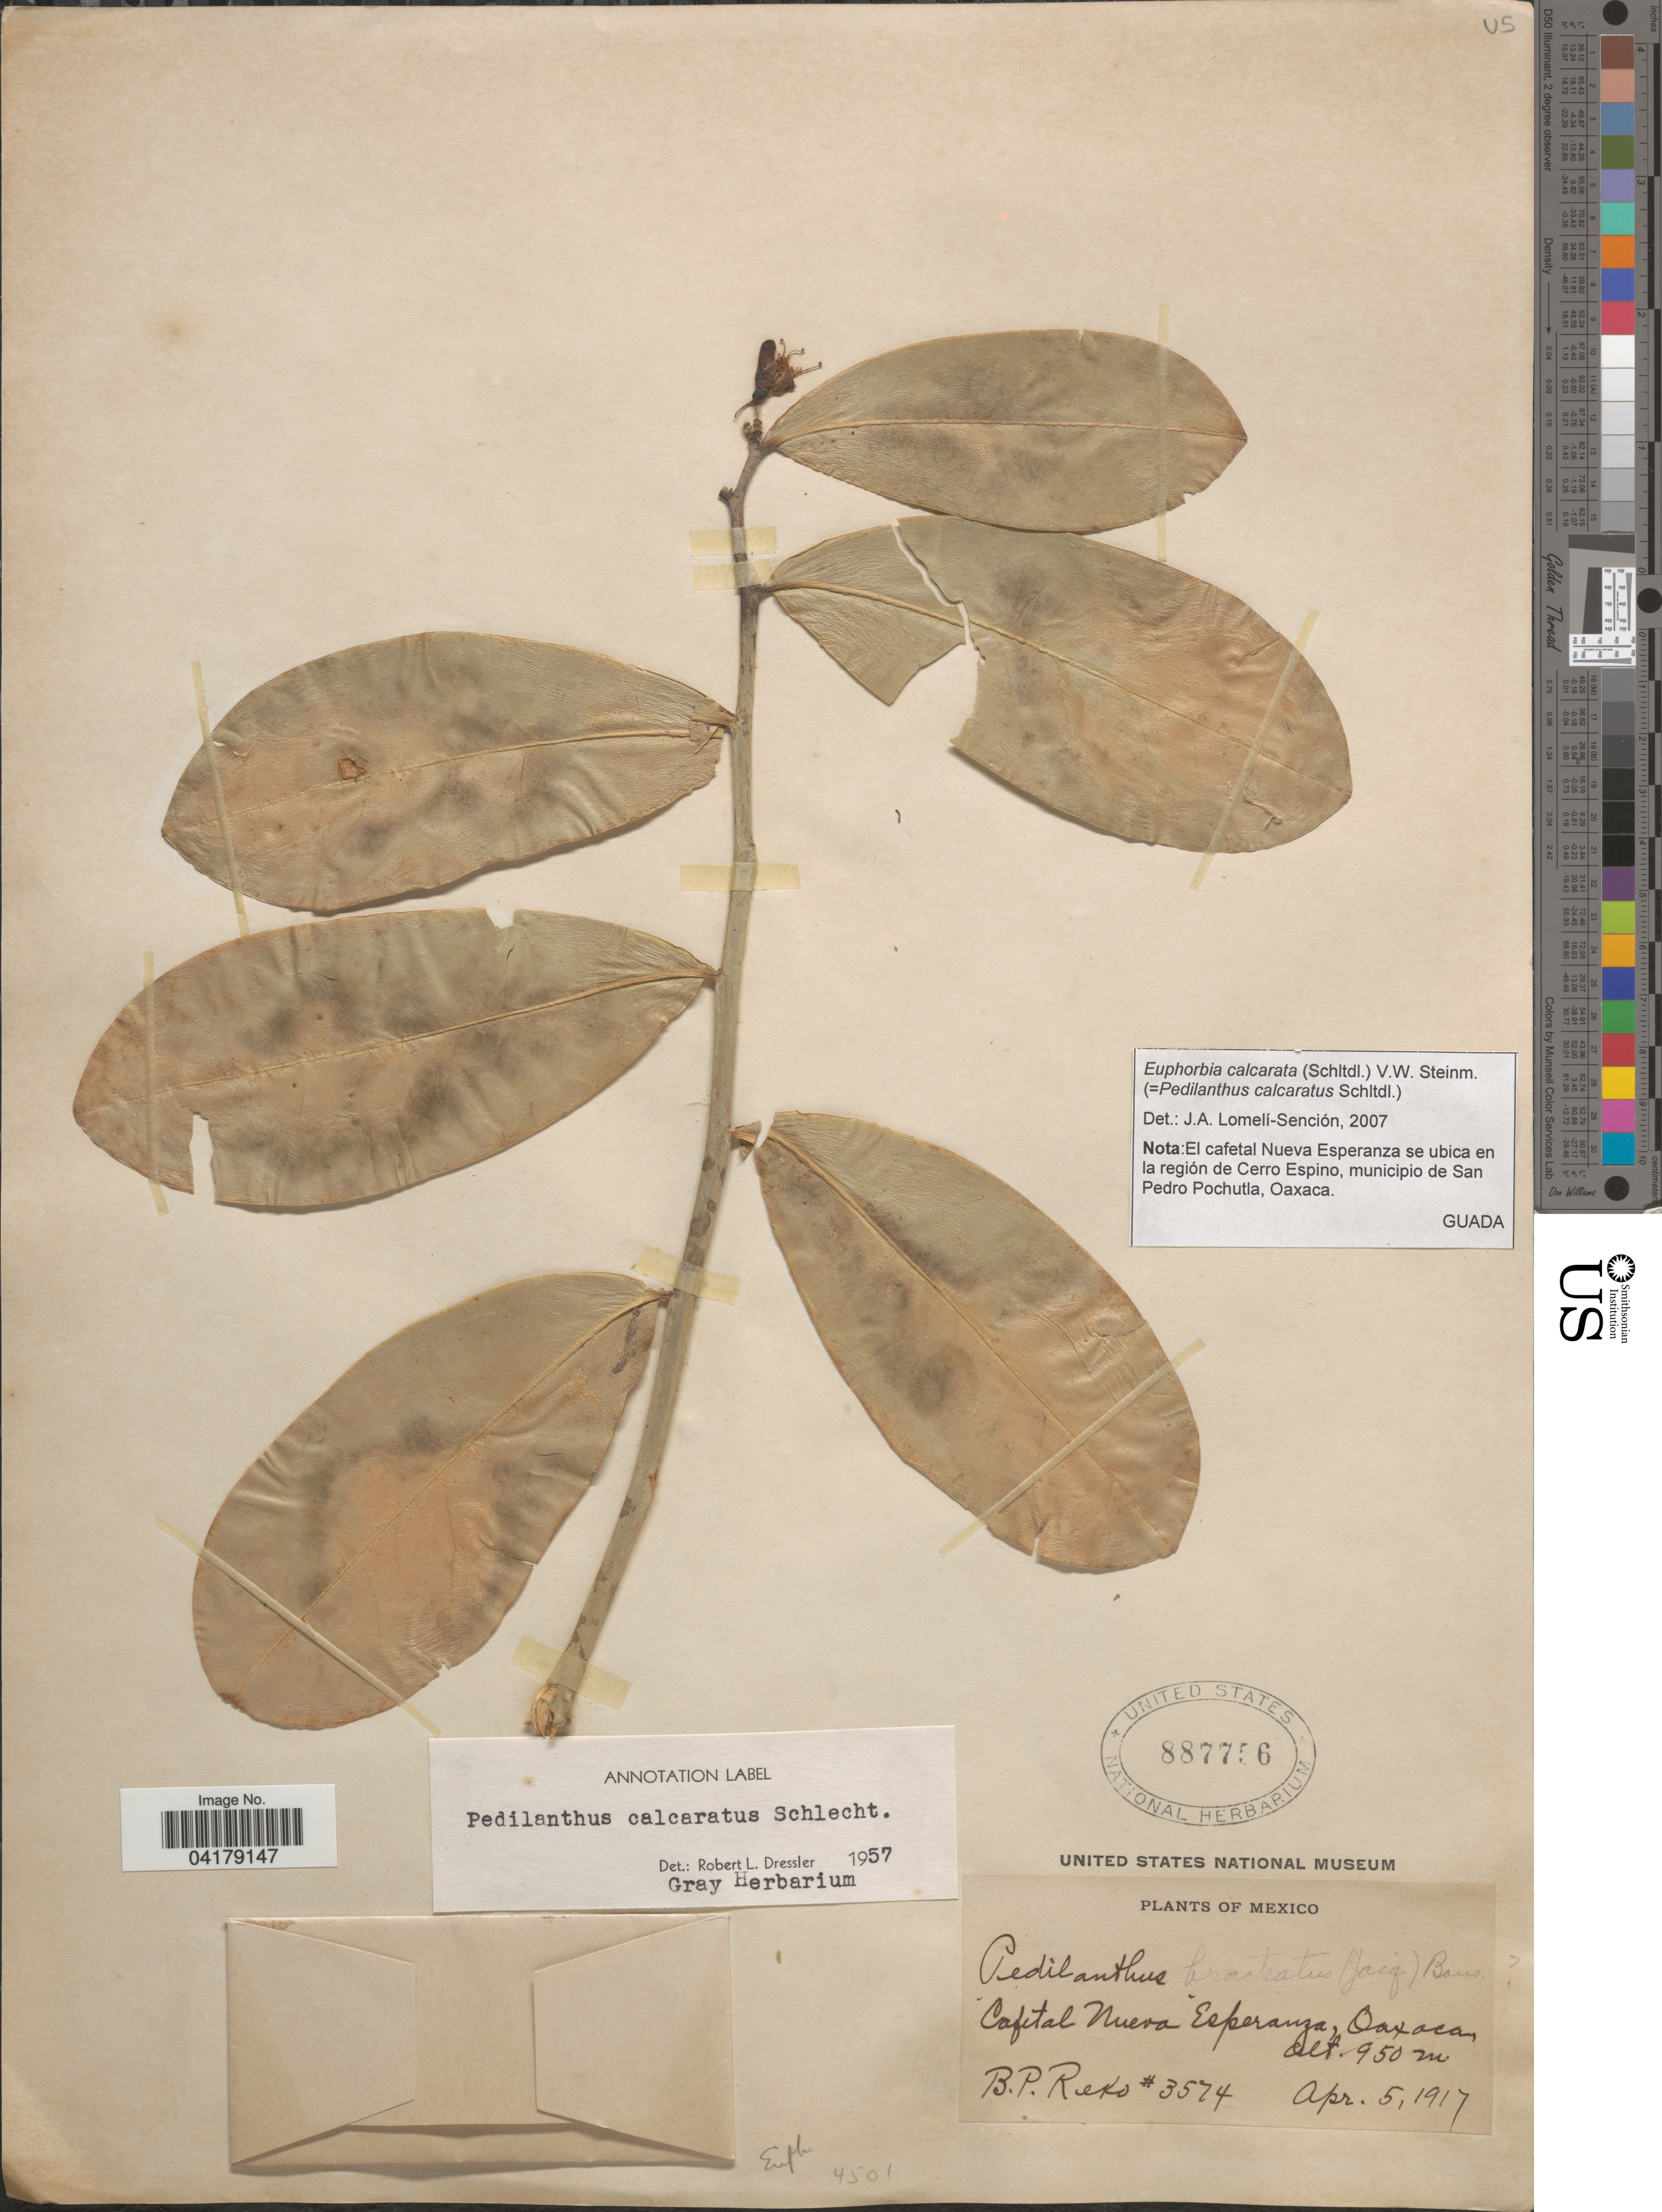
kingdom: Plantae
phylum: Tracheophyta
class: Magnoliopsida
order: Malpighiales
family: Euphorbiaceae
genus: Euphorbia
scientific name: Euphorbia calcarata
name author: (Schltdl.) V.W. Steinm.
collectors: B. P. Reko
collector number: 3574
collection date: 1917-04-05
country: Mexico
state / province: Oaxaca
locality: Capital Nueva Esperanza.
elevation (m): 950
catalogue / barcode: US 887756